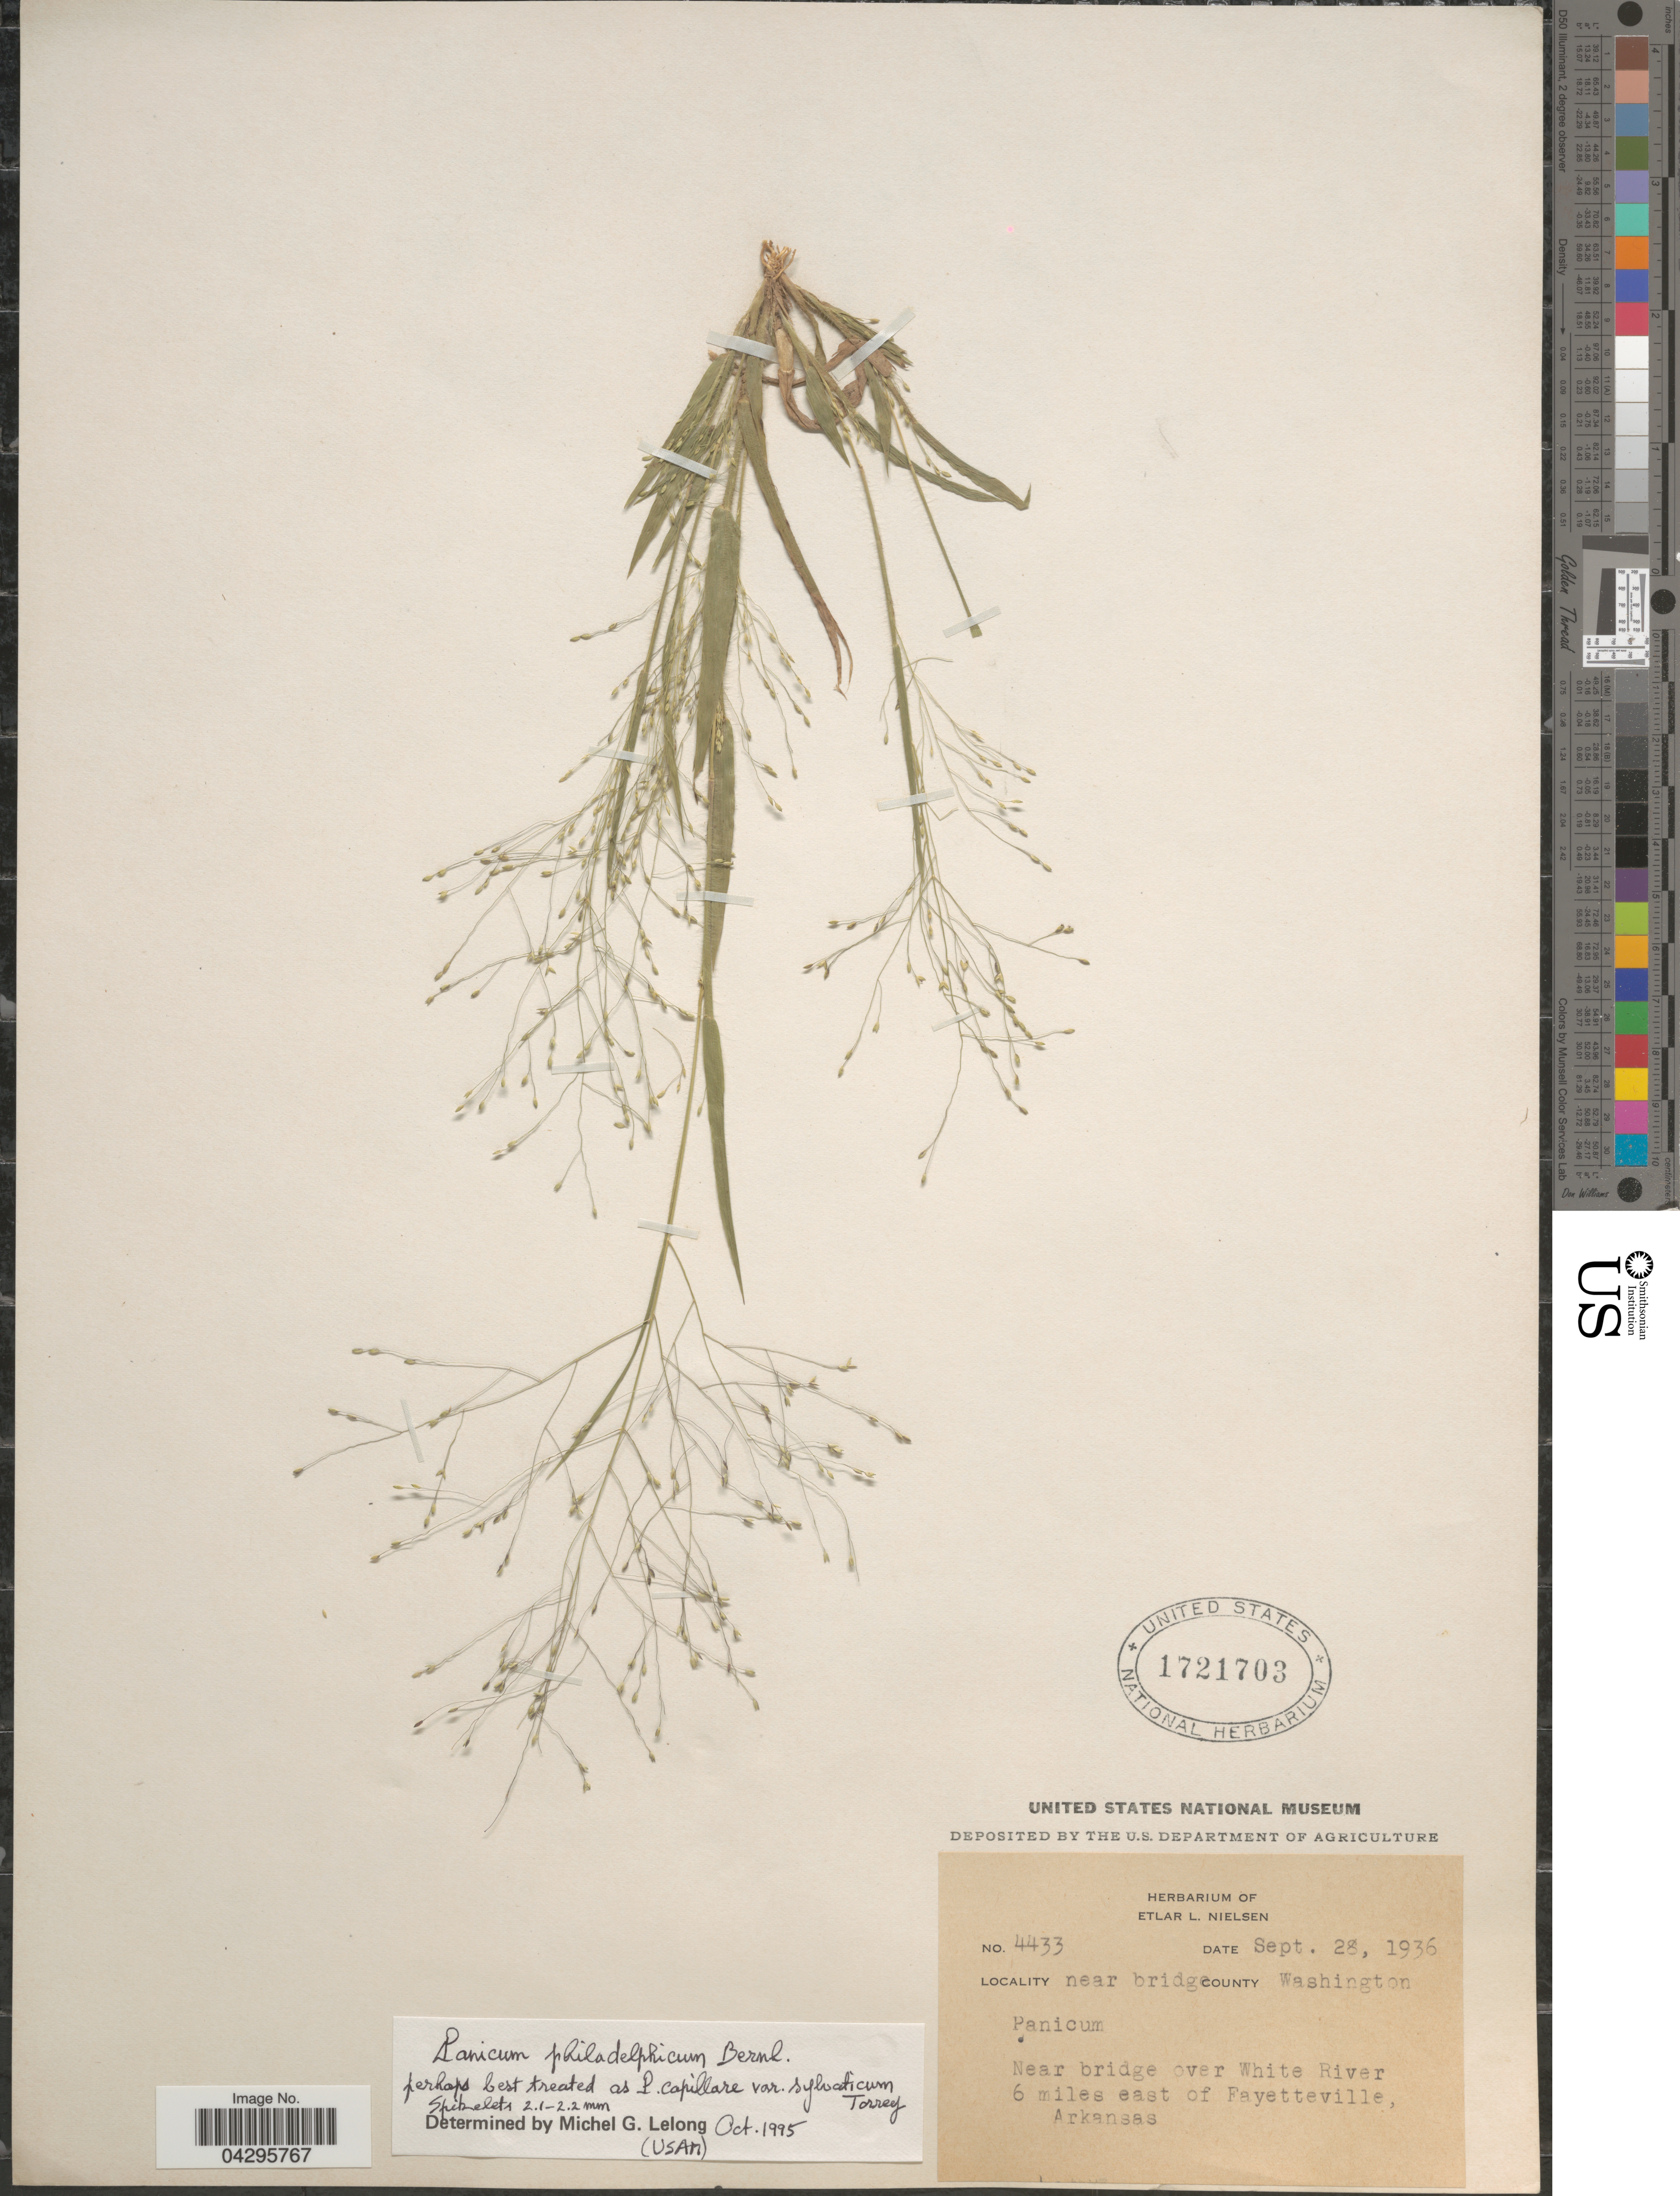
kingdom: Plantae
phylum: Tracheophyta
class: Liliopsida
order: Poales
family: Poaceae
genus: Panicum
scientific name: Panicum philadelphicum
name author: Bernh. ex Trin.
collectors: Ex herb. of Etlar L. Nielsen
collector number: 4433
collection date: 1936-09-28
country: United States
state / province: Arkansas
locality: Near bridge. County Washington. Near bridge over White River 6 miles east of Fayetteville.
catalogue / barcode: US 1721703